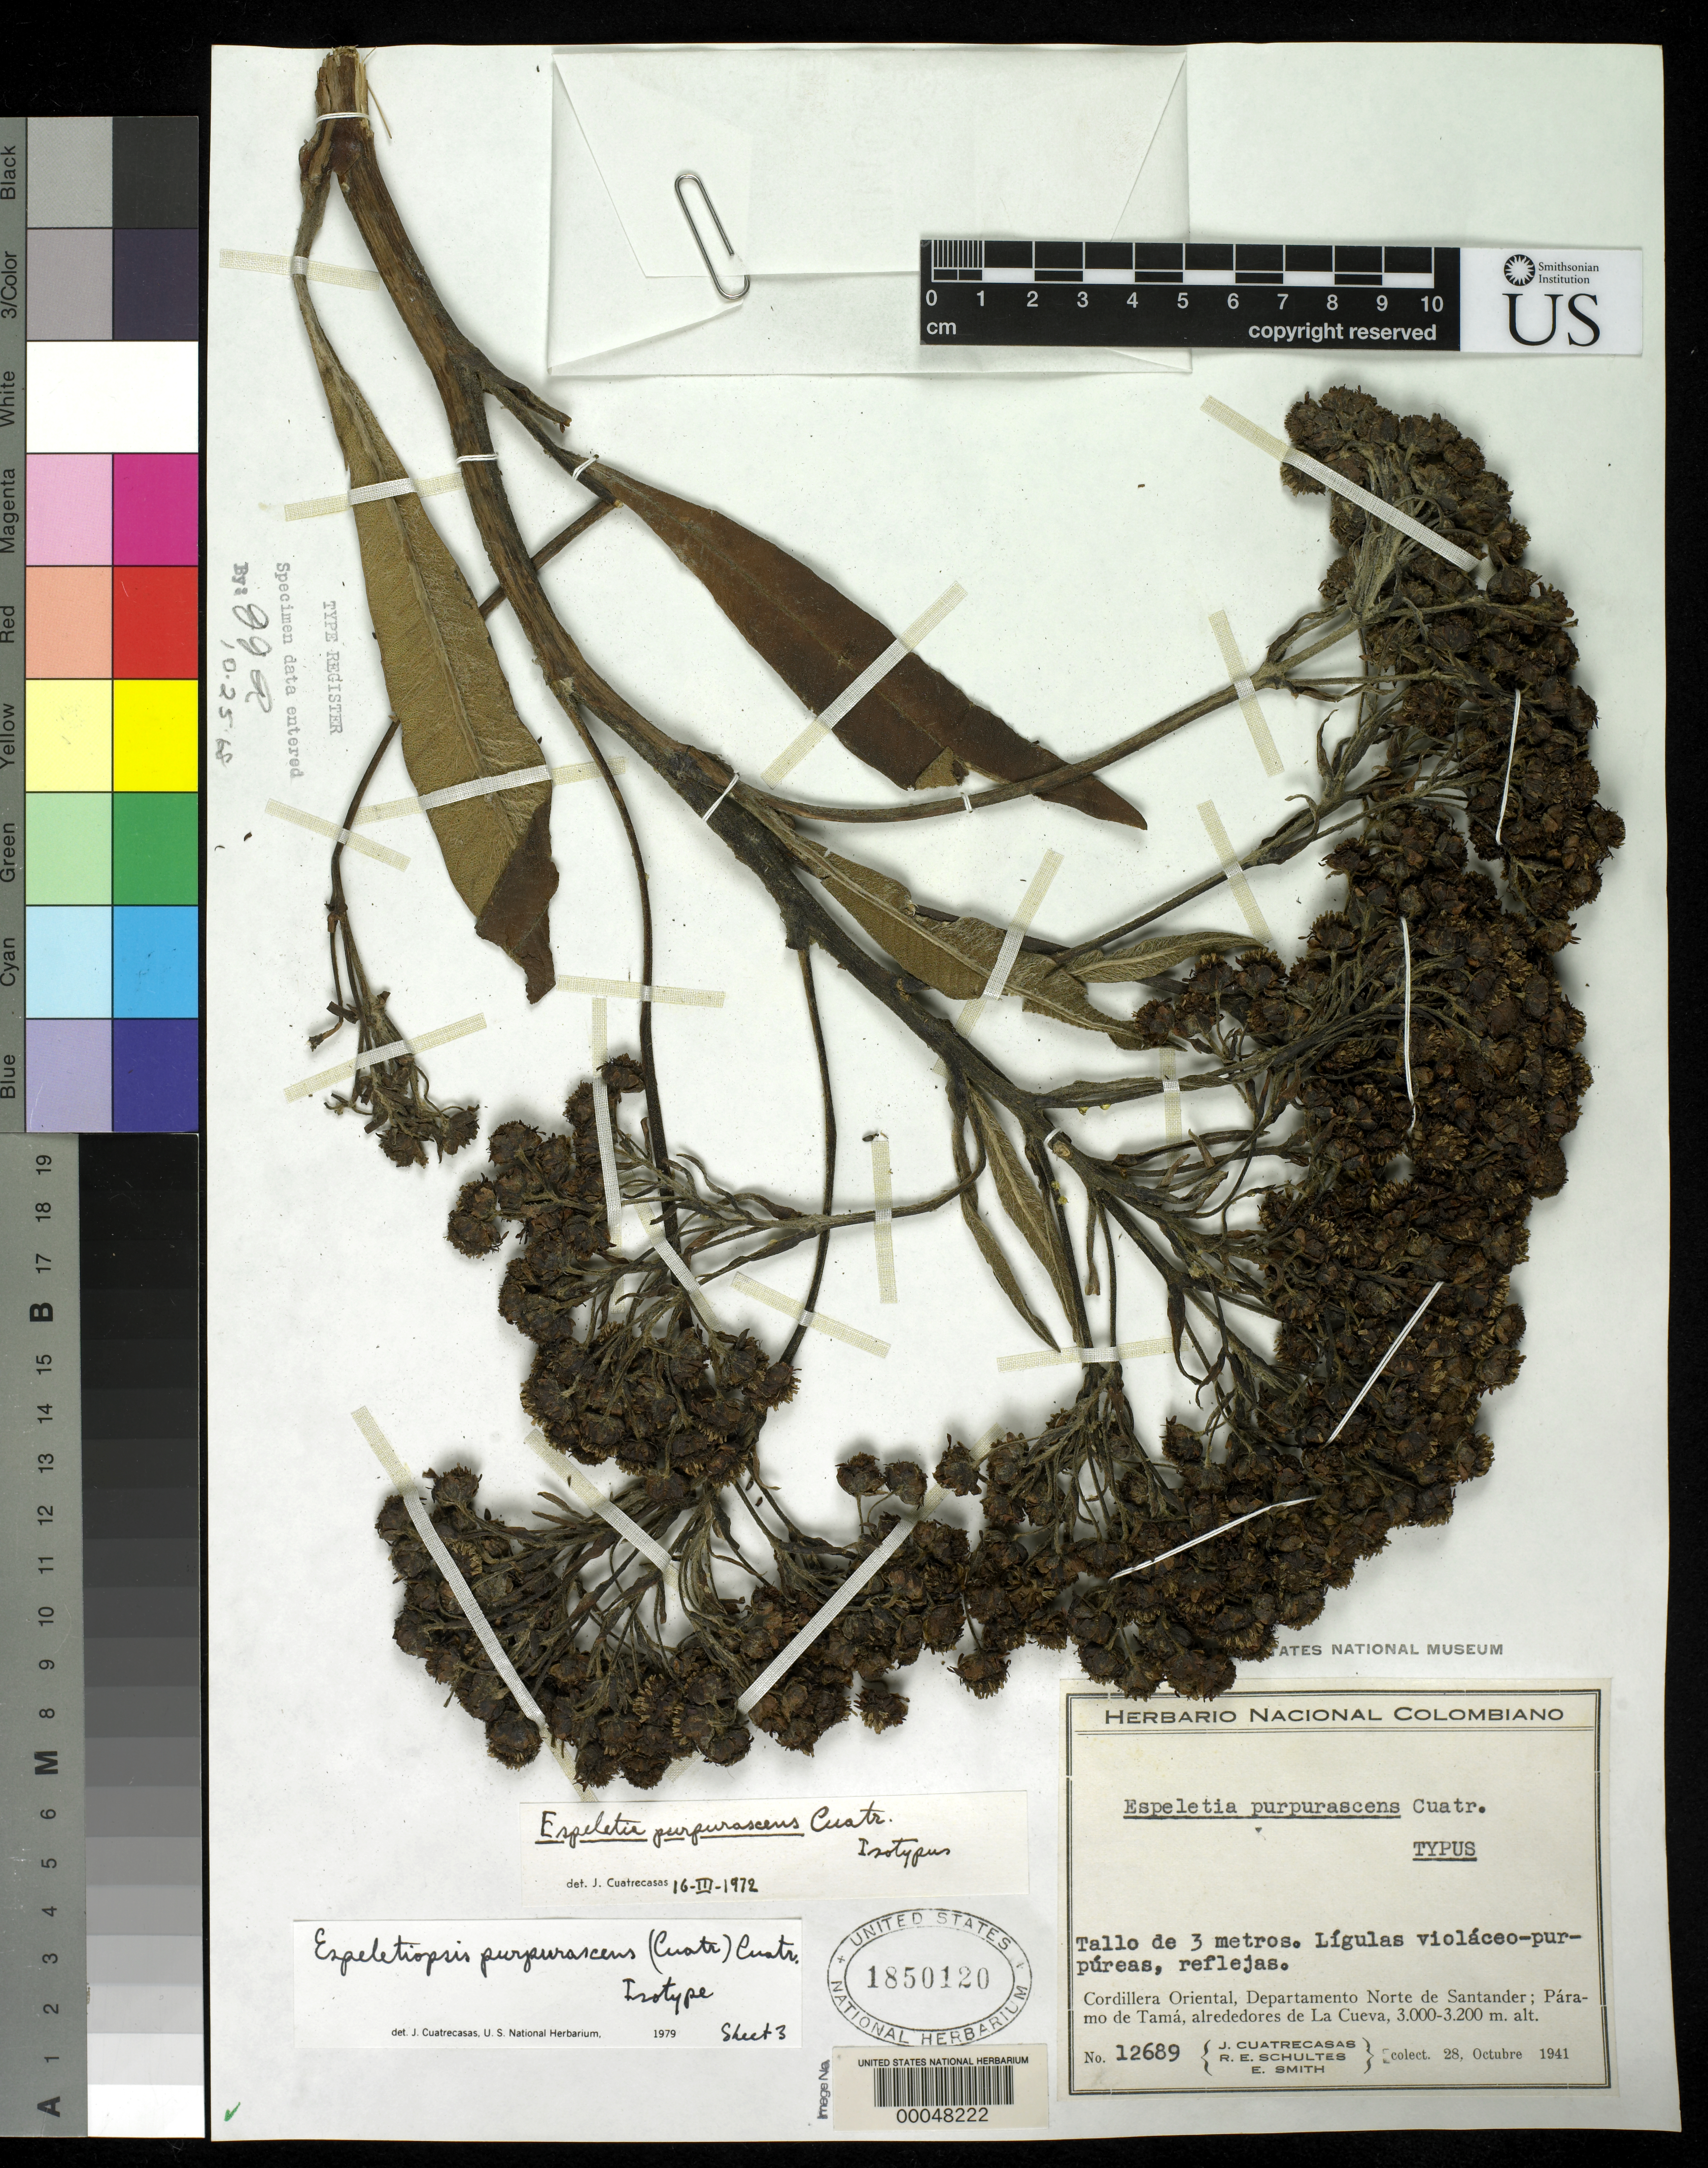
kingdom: Plantae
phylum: Tracheophyta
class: Magnoliopsida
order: Asterales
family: Asteraceae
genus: Espeletia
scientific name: Espeletia purpurascens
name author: Cuatrec.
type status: Isotype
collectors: J. Cuatrecasas, R. E. Schultes & C. E. Smith Jr.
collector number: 12689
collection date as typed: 28 Oct 1941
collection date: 1941-10-28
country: Colombia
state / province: Norte de Santander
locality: Cordillera Oriental, Páramo de Tama, Alrededores de La Cueva. [Cordillera Oriental, Páramo de Tama, vicinity of La Cueva. (the cave?)]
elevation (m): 3000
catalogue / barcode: US 1850120